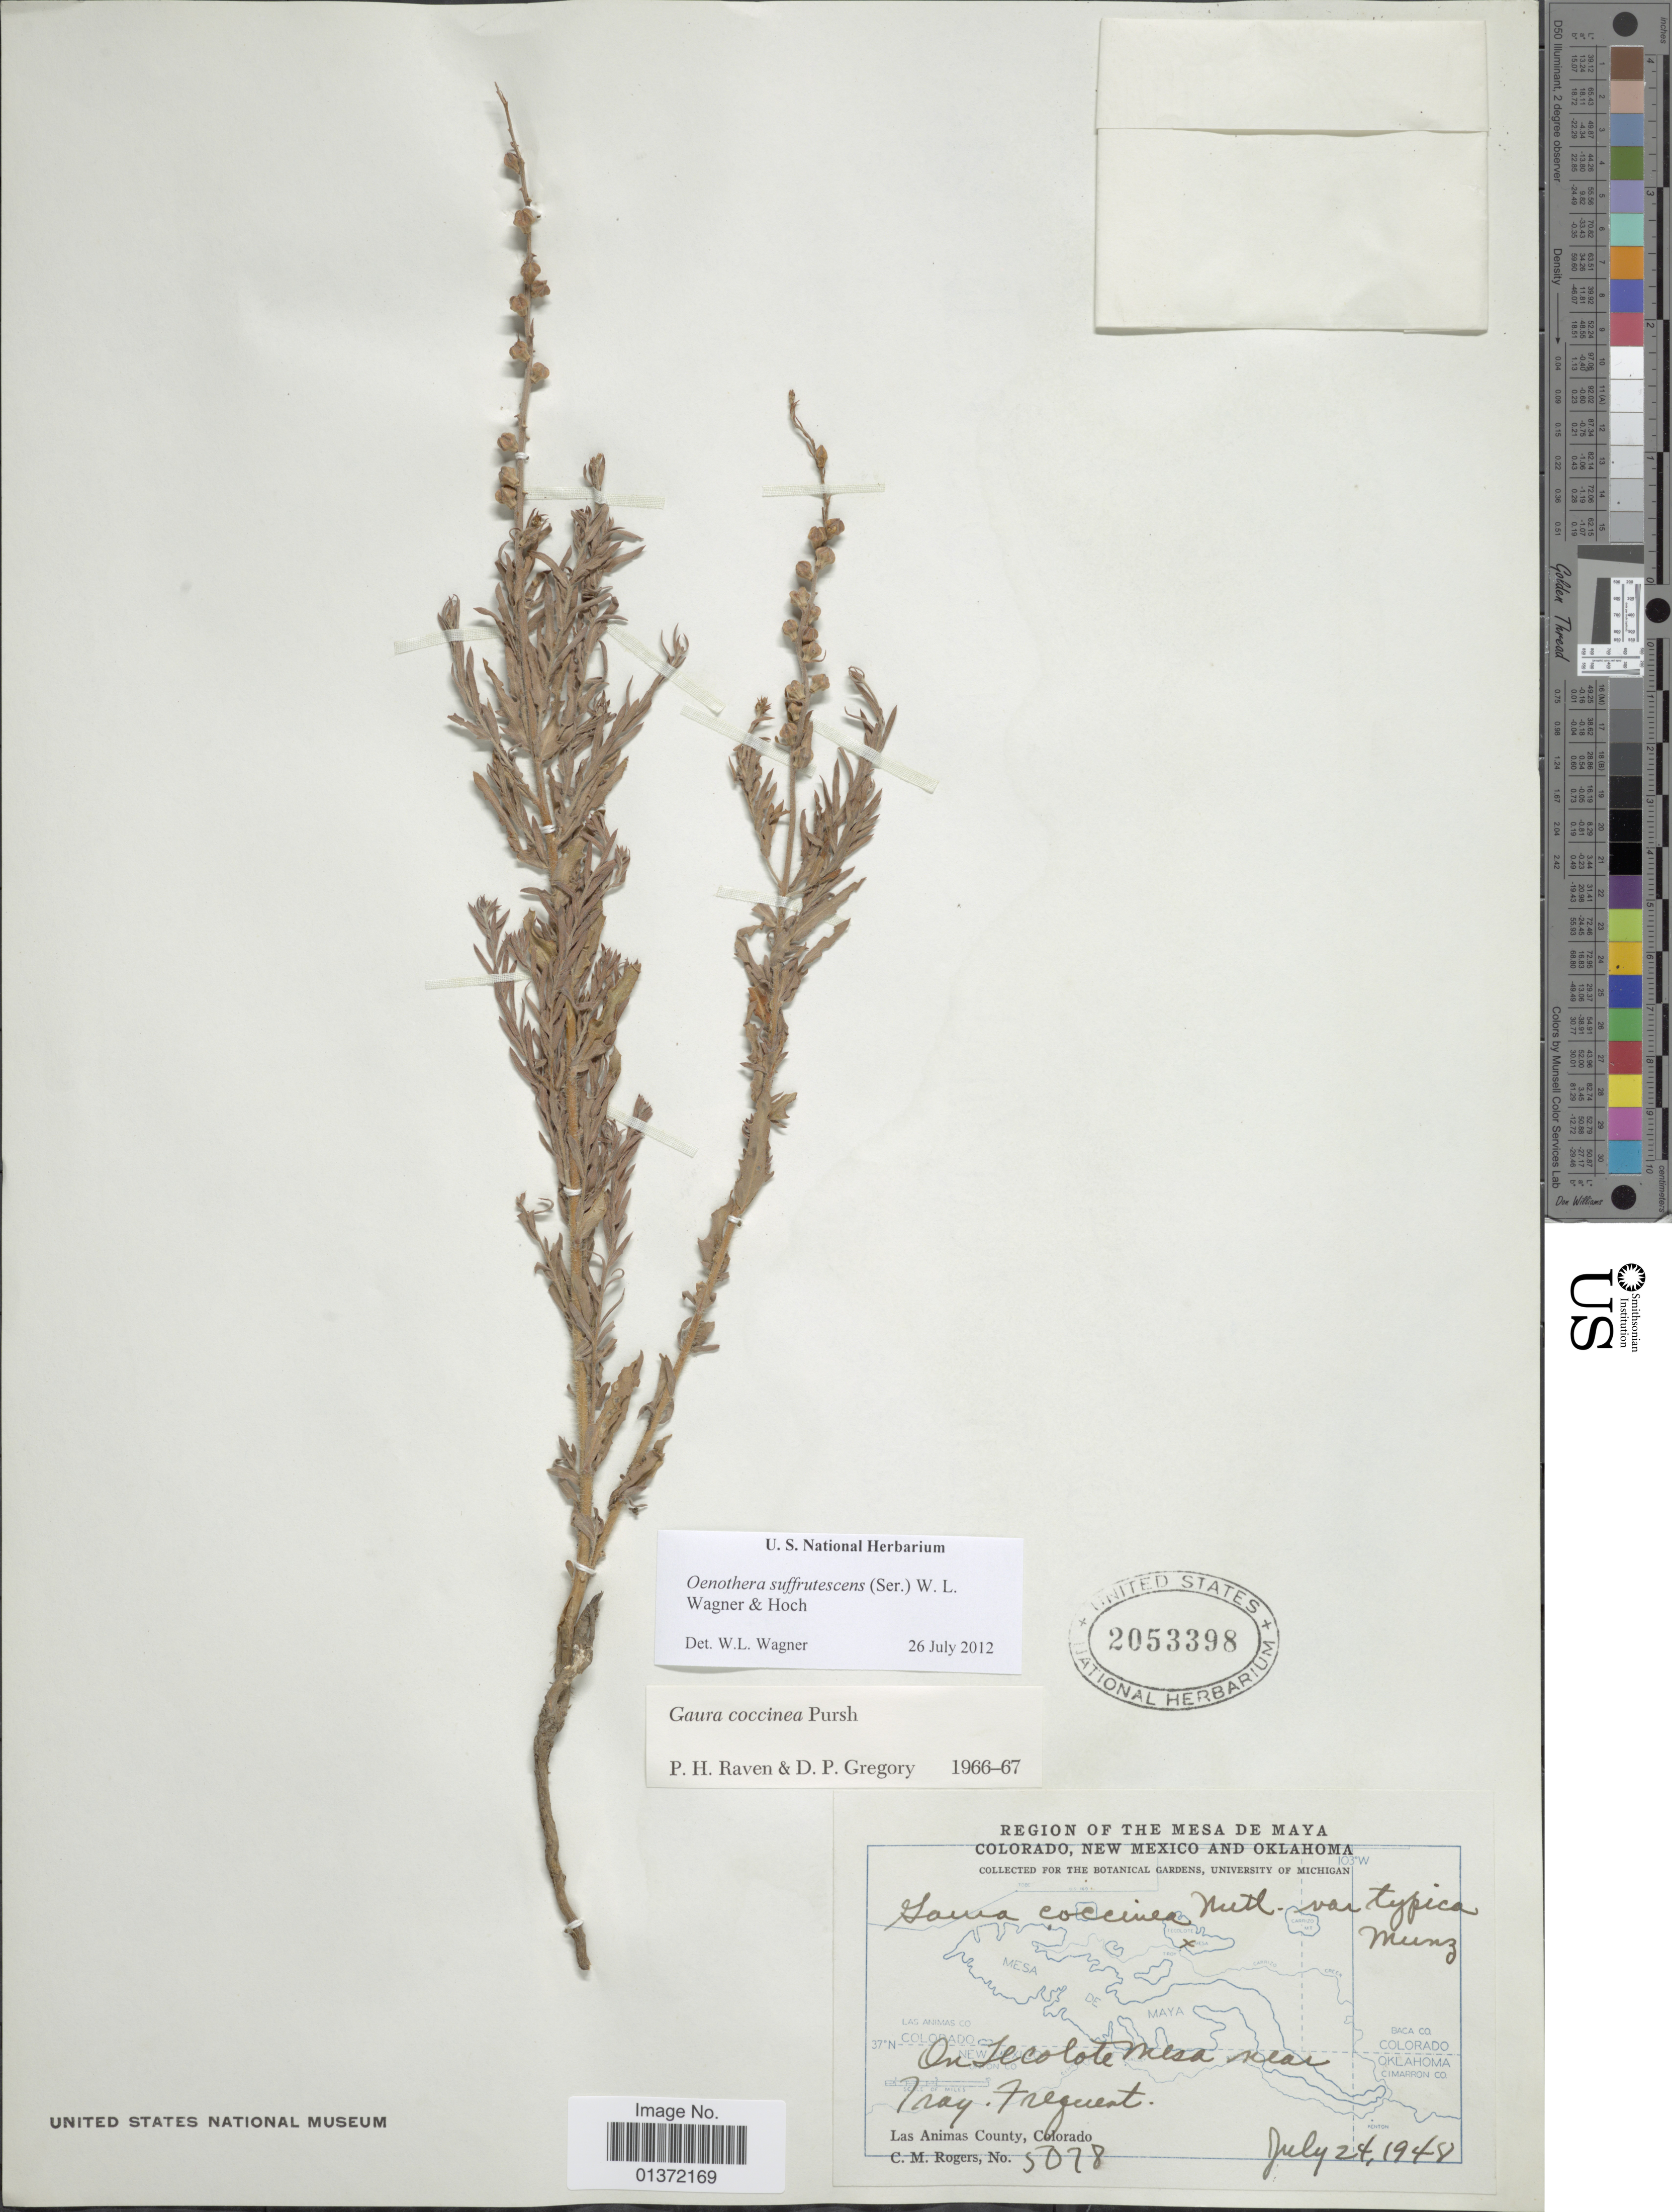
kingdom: Plantae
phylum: Tracheophyta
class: Magnoliopsida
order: Myrtales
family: Onagraceae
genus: Oenothera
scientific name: Oenothera suffrutescens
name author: (Ser.) W.L. Wagner & Hoch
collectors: C. M. Rogers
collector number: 5078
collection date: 1948-07-24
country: United States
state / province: Colorado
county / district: Las Animas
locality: On Tecolote Mesa near Troy, Las Animas County.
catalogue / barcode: US 2053398